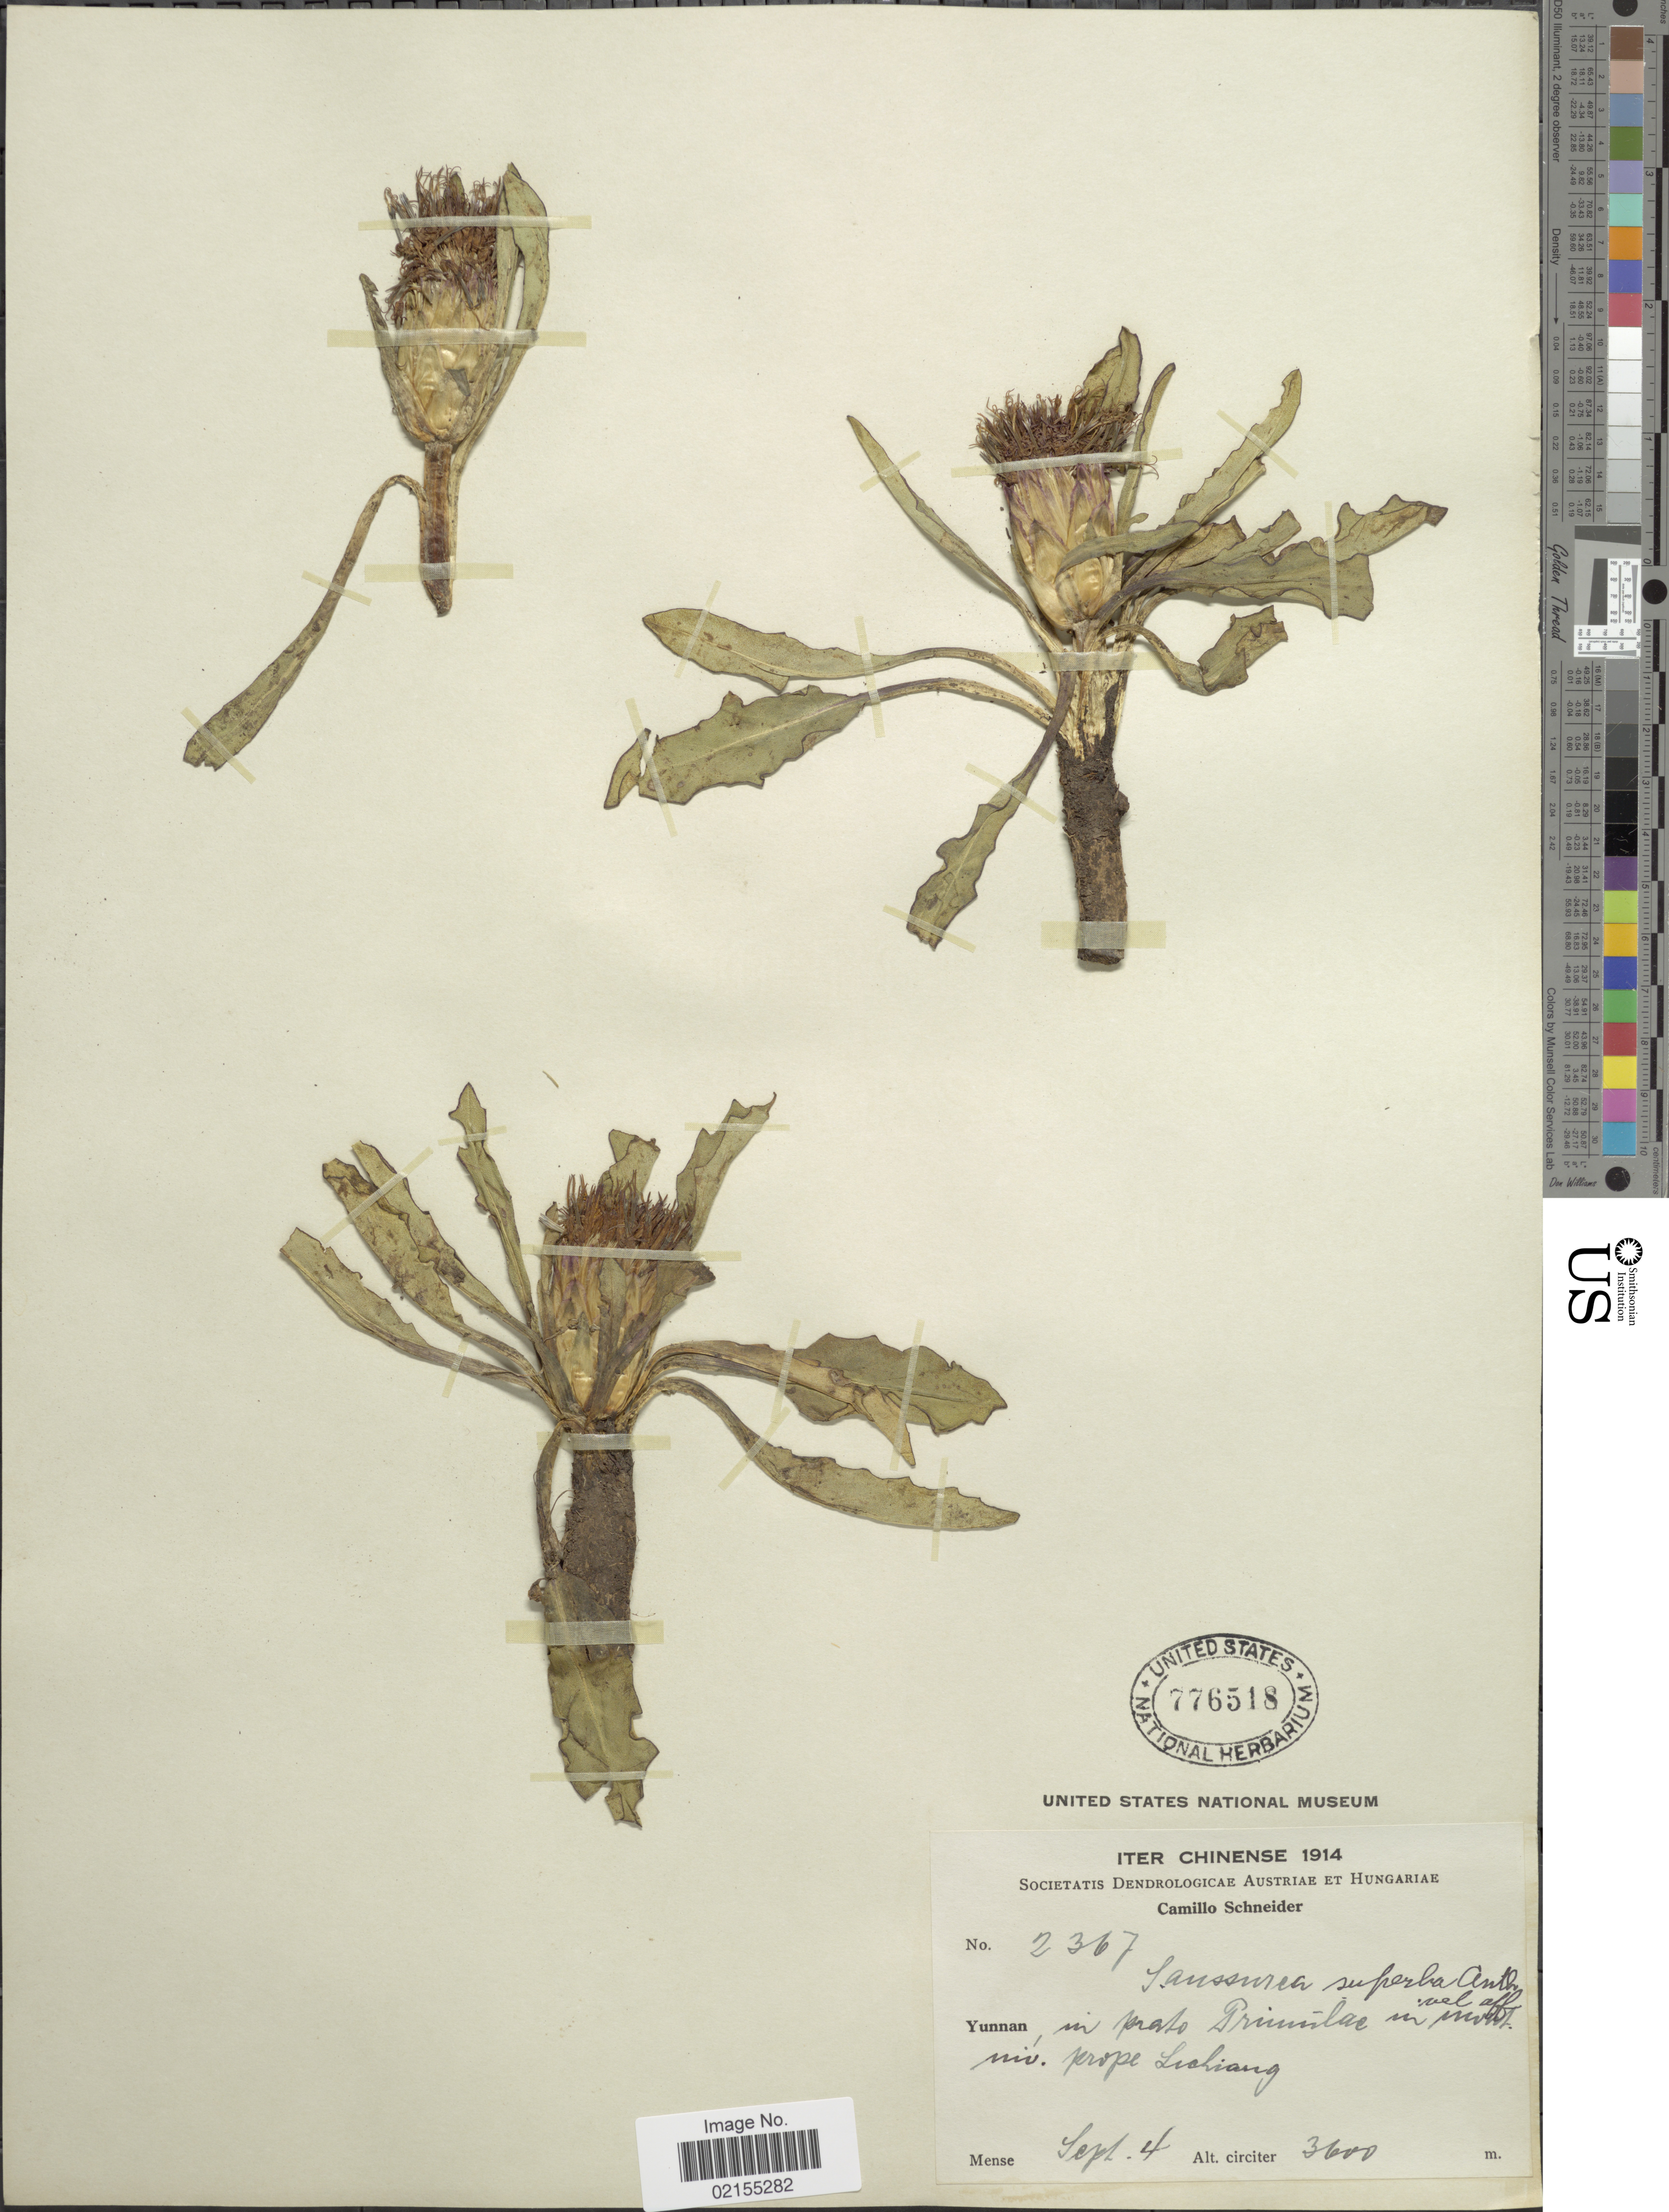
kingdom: Plantae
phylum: Tracheophyta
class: Magnoliopsida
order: Asterales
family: Asteraceae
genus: Dolomiaea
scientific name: Dolomiaea georgii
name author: C. Shih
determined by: Chen, Yousheng S.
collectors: C. K. Schneider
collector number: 2367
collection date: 1914-09-04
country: China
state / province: Yunnan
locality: Iter Chinense, Yunnan, in prato Pruimlac in mont., noiv. prope Lichiang, N. W. Yunnan [interpreted]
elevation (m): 3600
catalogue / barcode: US 776518